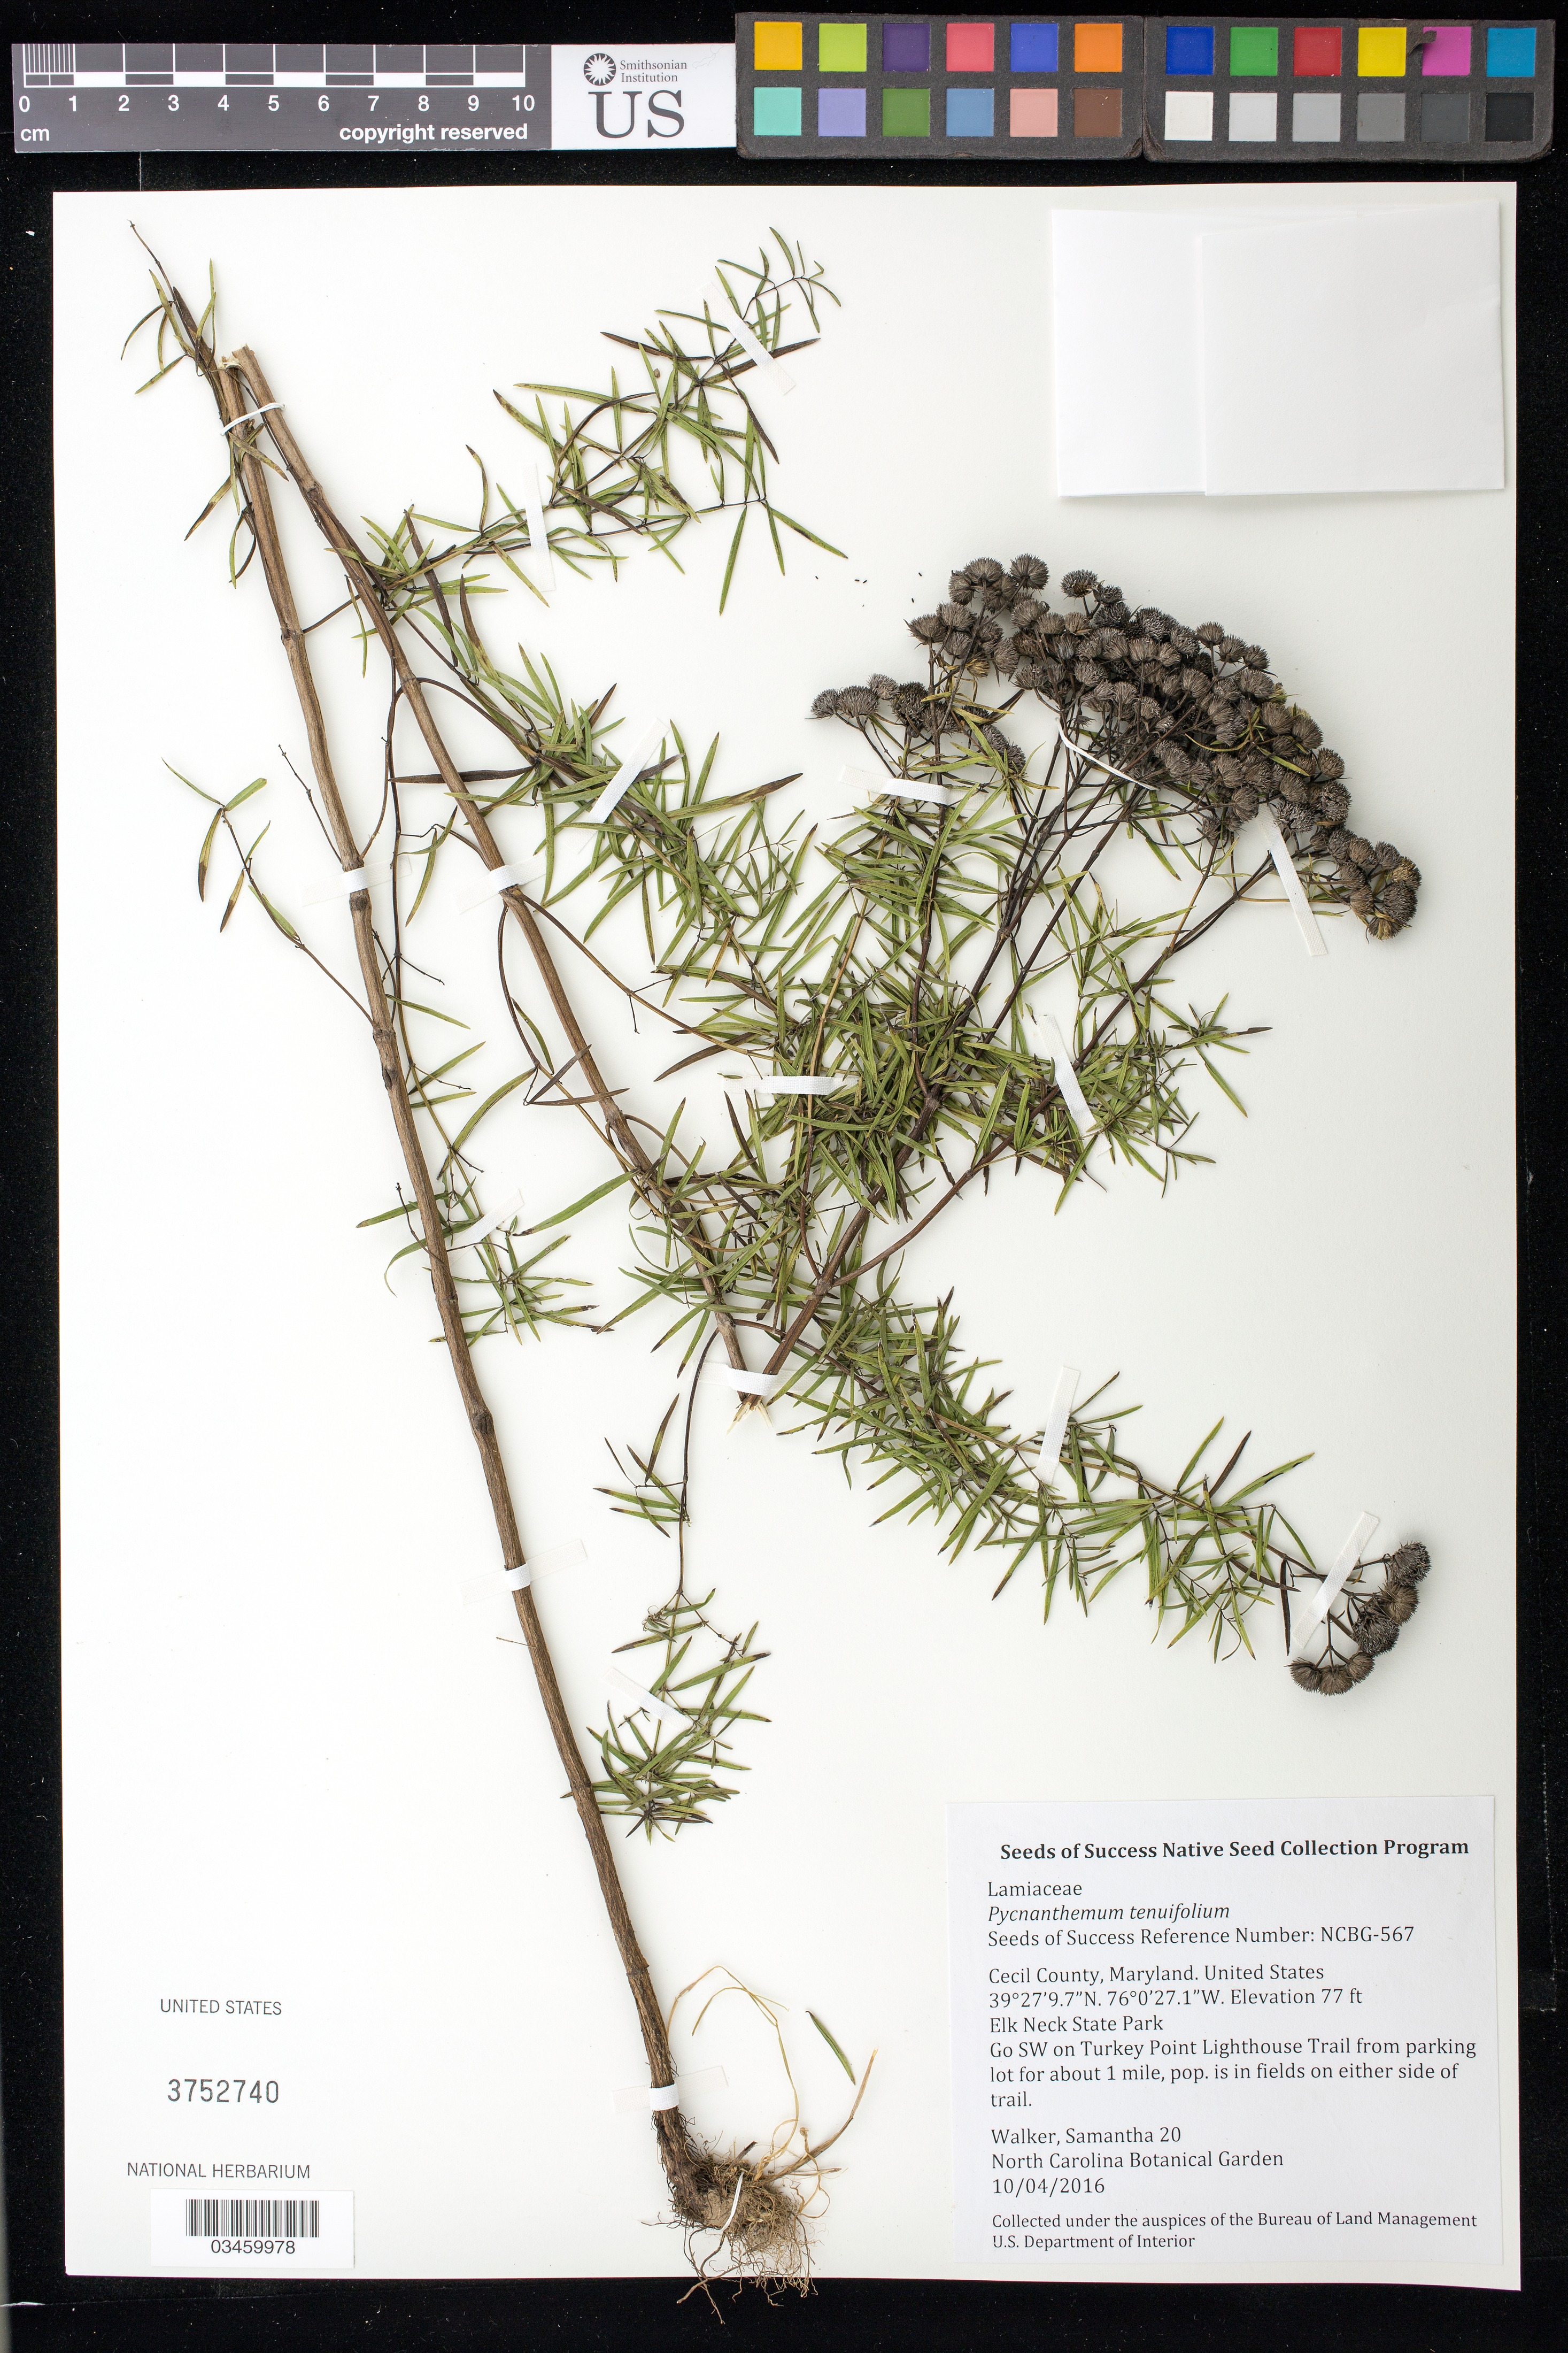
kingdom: Plantae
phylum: Tracheophyta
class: Magnoliopsida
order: Lamiales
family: Lamiaceae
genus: Pycnanthemum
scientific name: Pycnanthemum tenuifolium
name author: Schrad.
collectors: S. Walker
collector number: NCBG-567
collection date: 2016-10-04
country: United States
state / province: Maryland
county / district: Cecil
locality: Elk Neck State Park, Fields onTurkey Point Lighthouse Trail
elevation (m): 23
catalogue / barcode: US 3752740